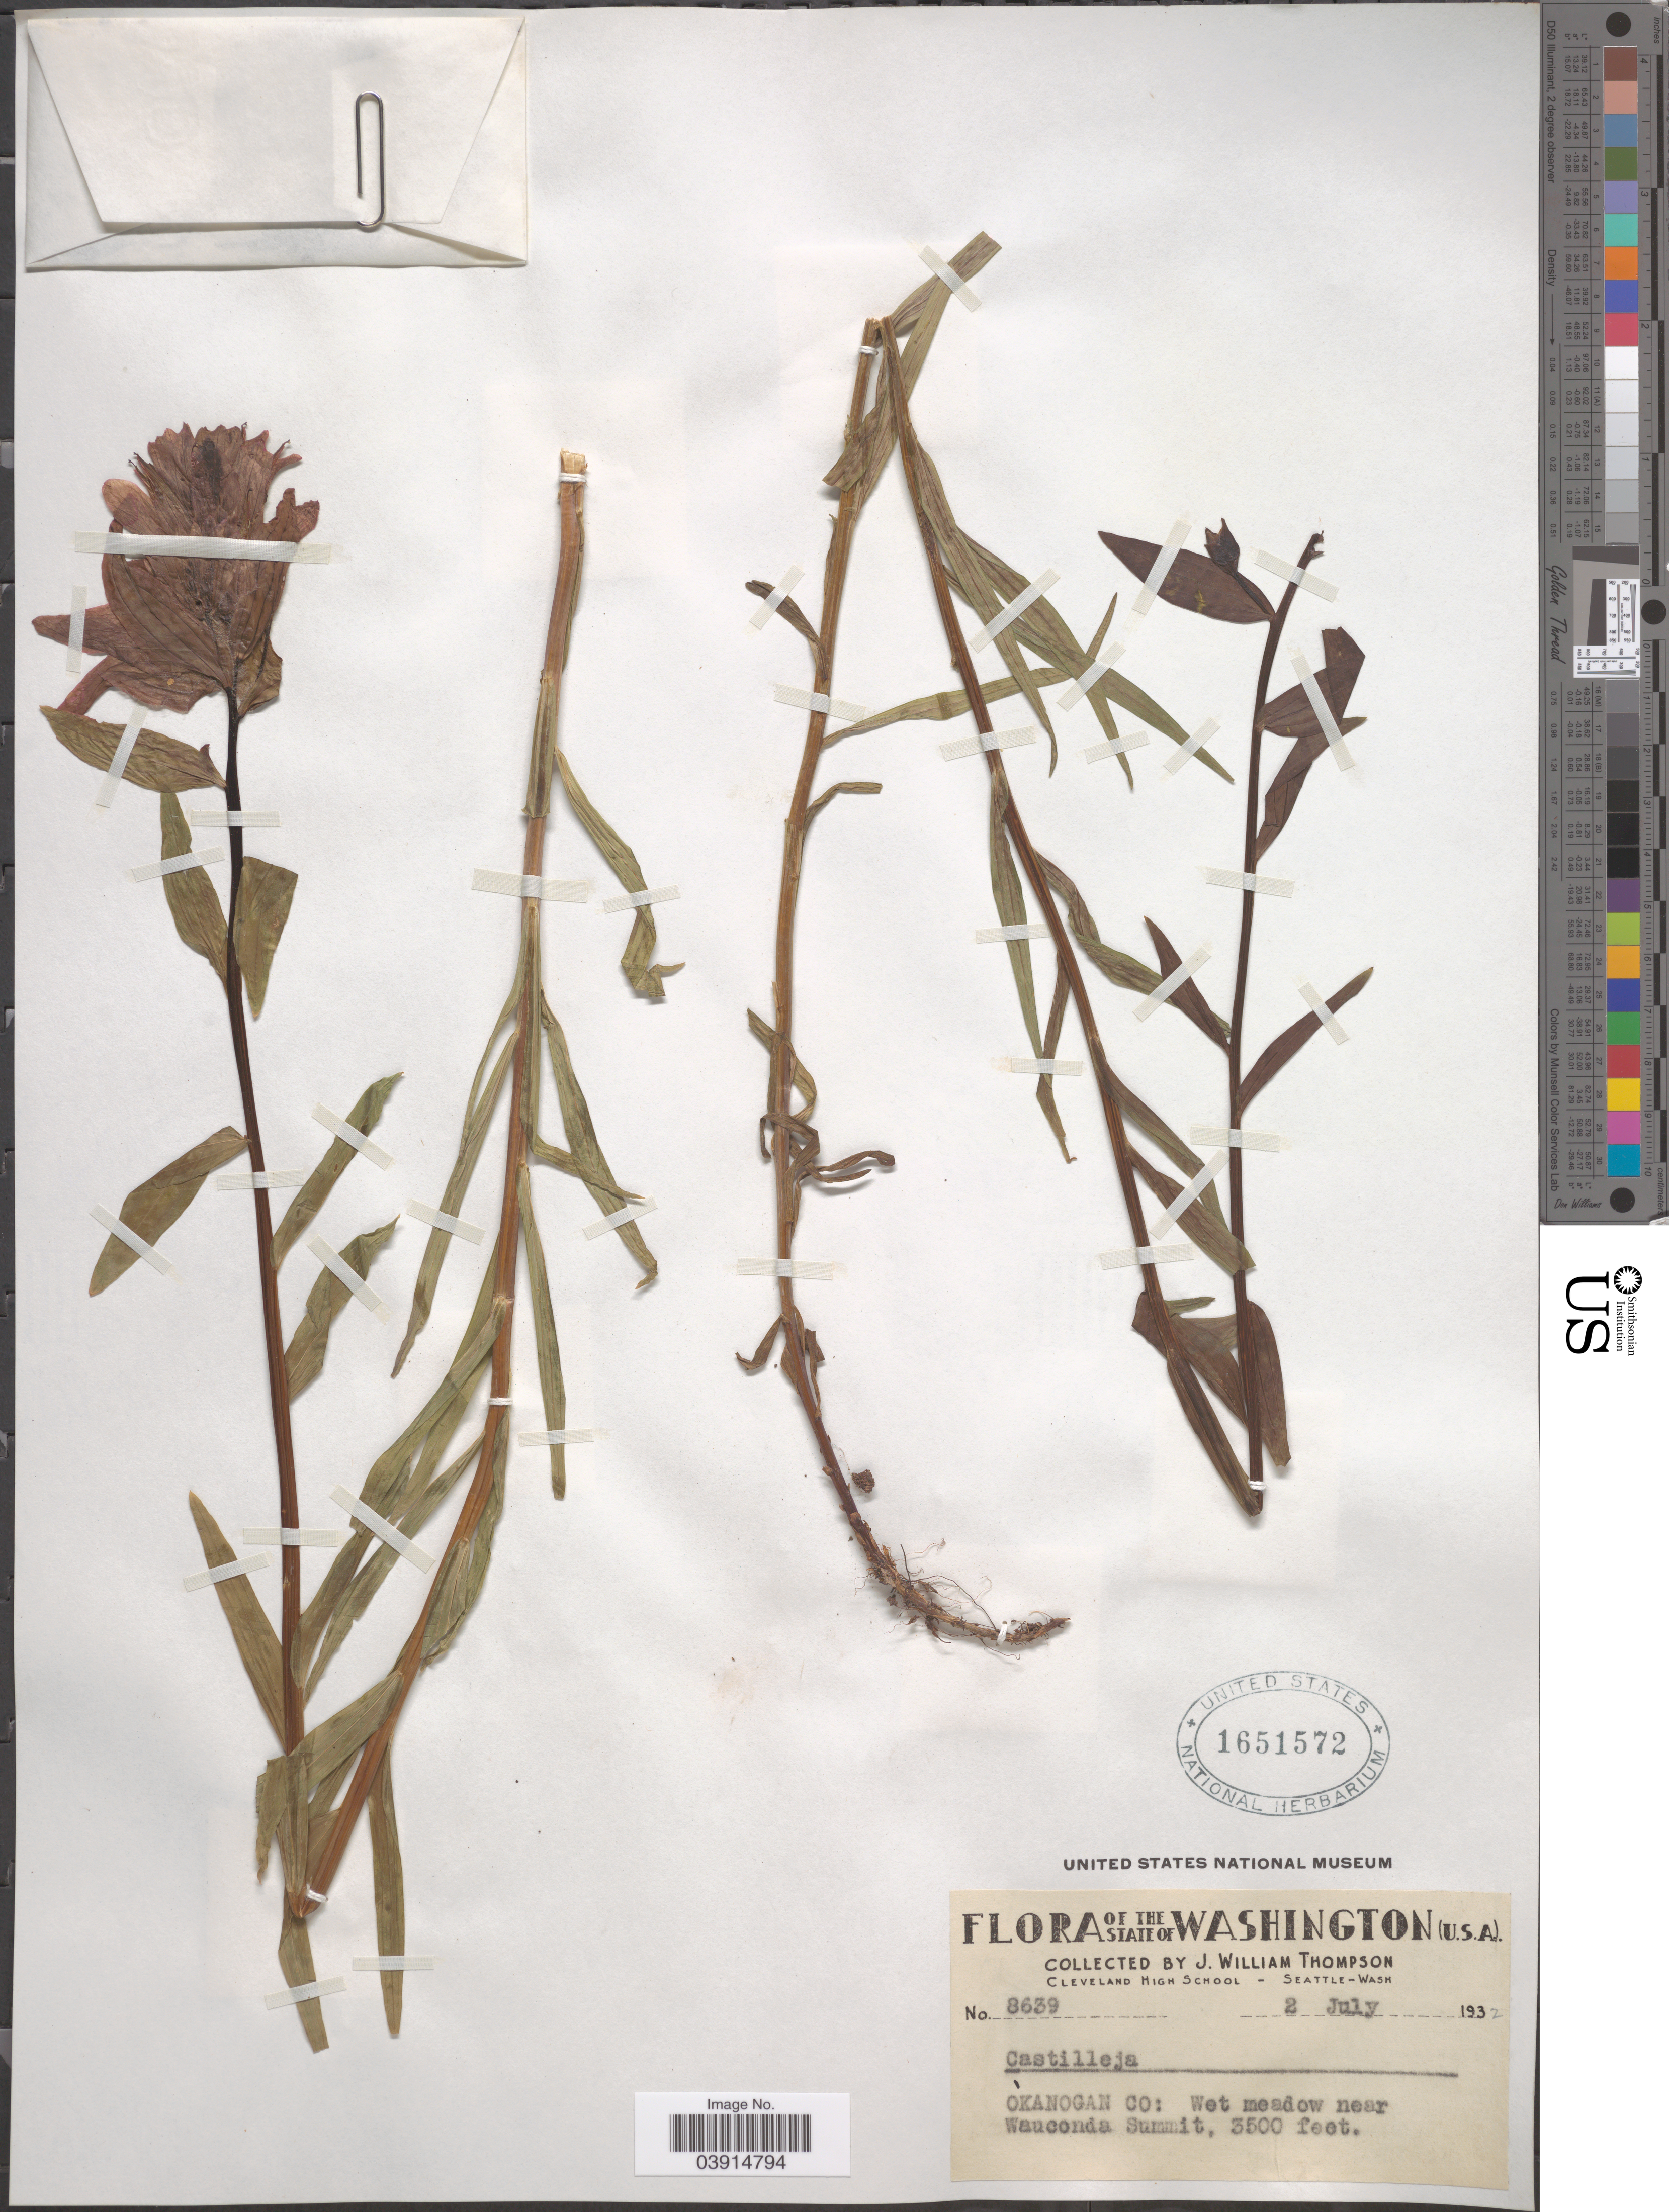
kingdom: Plantae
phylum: Tracheophyta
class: Magnoliopsida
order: Lamiales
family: Orobanchaceae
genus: Castilleja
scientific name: Castilleja sp.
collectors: J. W. Thompson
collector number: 8639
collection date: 1932-07-02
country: United States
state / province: Washington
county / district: Okanogan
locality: Okanogan Co: Wet meadow near Wauconda Summit.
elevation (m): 1067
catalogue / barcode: US 1651572